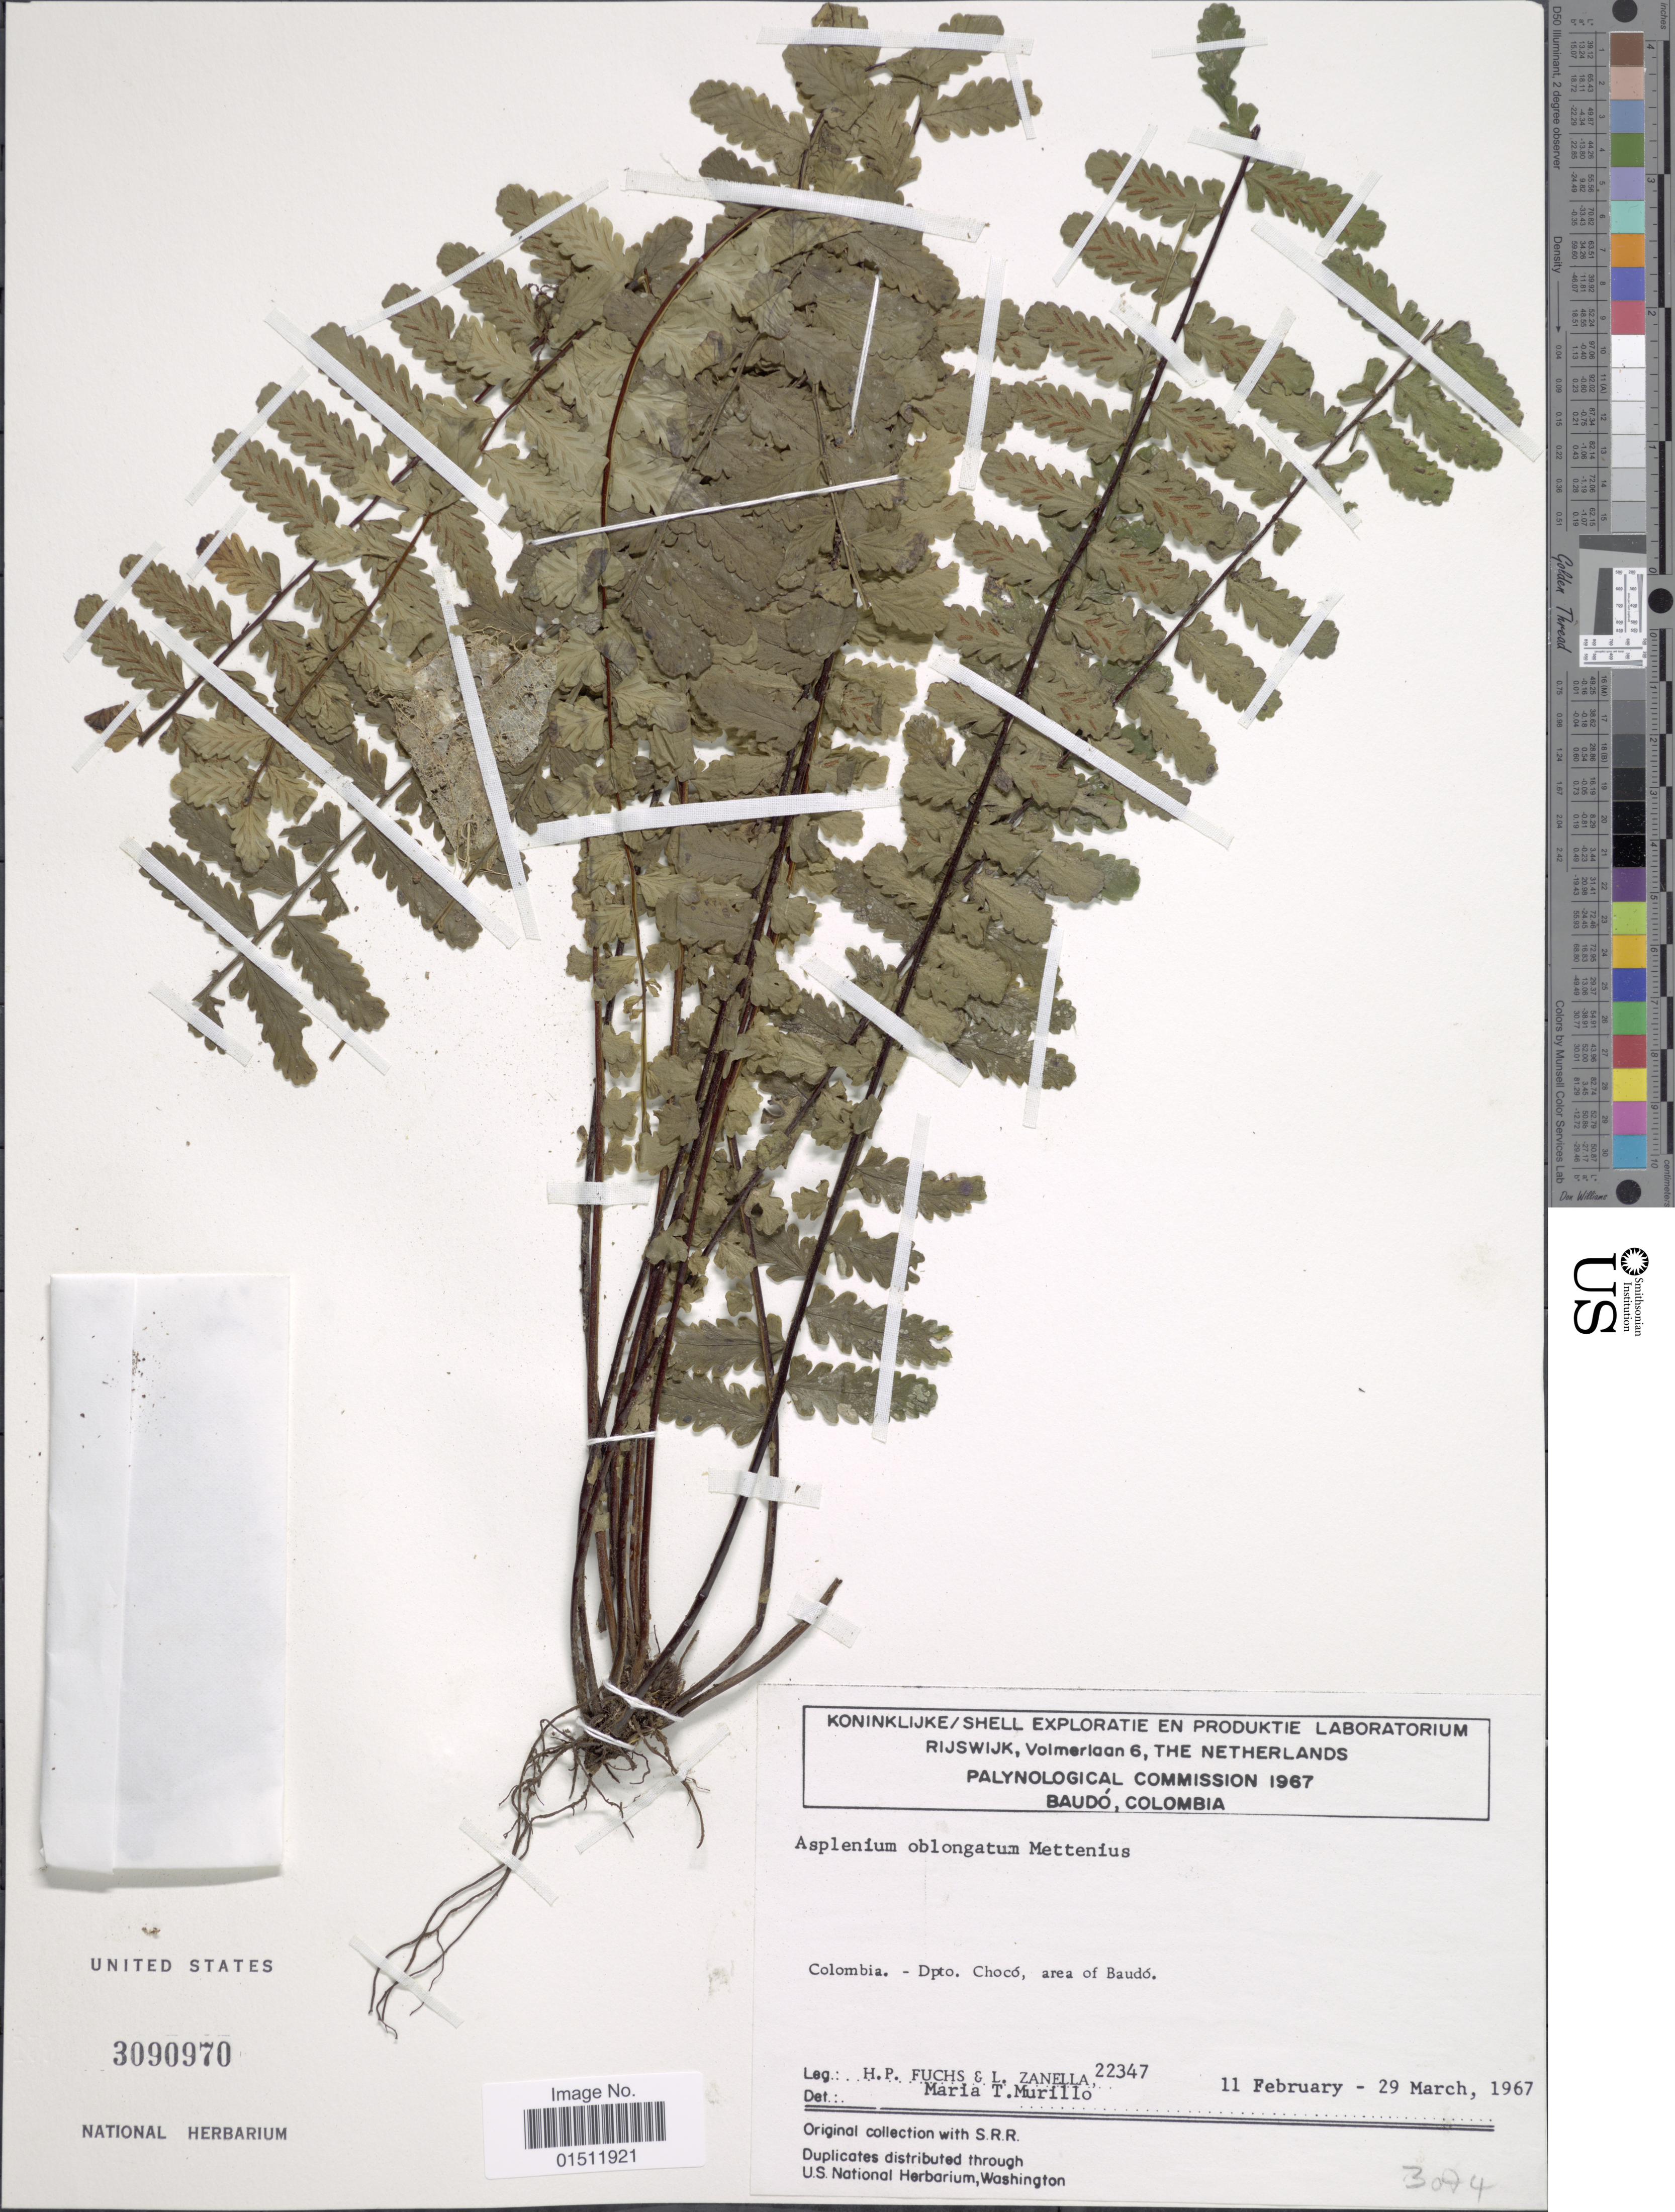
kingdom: Plantae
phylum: Tracheophyta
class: Polypodiopsida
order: Polypodiales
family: Aspleniaceae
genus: Asplenium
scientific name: Asplenium oblongatum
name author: Mett.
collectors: H. P. Fuchs & L. Zanella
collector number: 22347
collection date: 1967-02-11/1967-03-29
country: Colombia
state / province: Chocó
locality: Dpto. Choco, area of Baudo.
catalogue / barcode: US 3090970